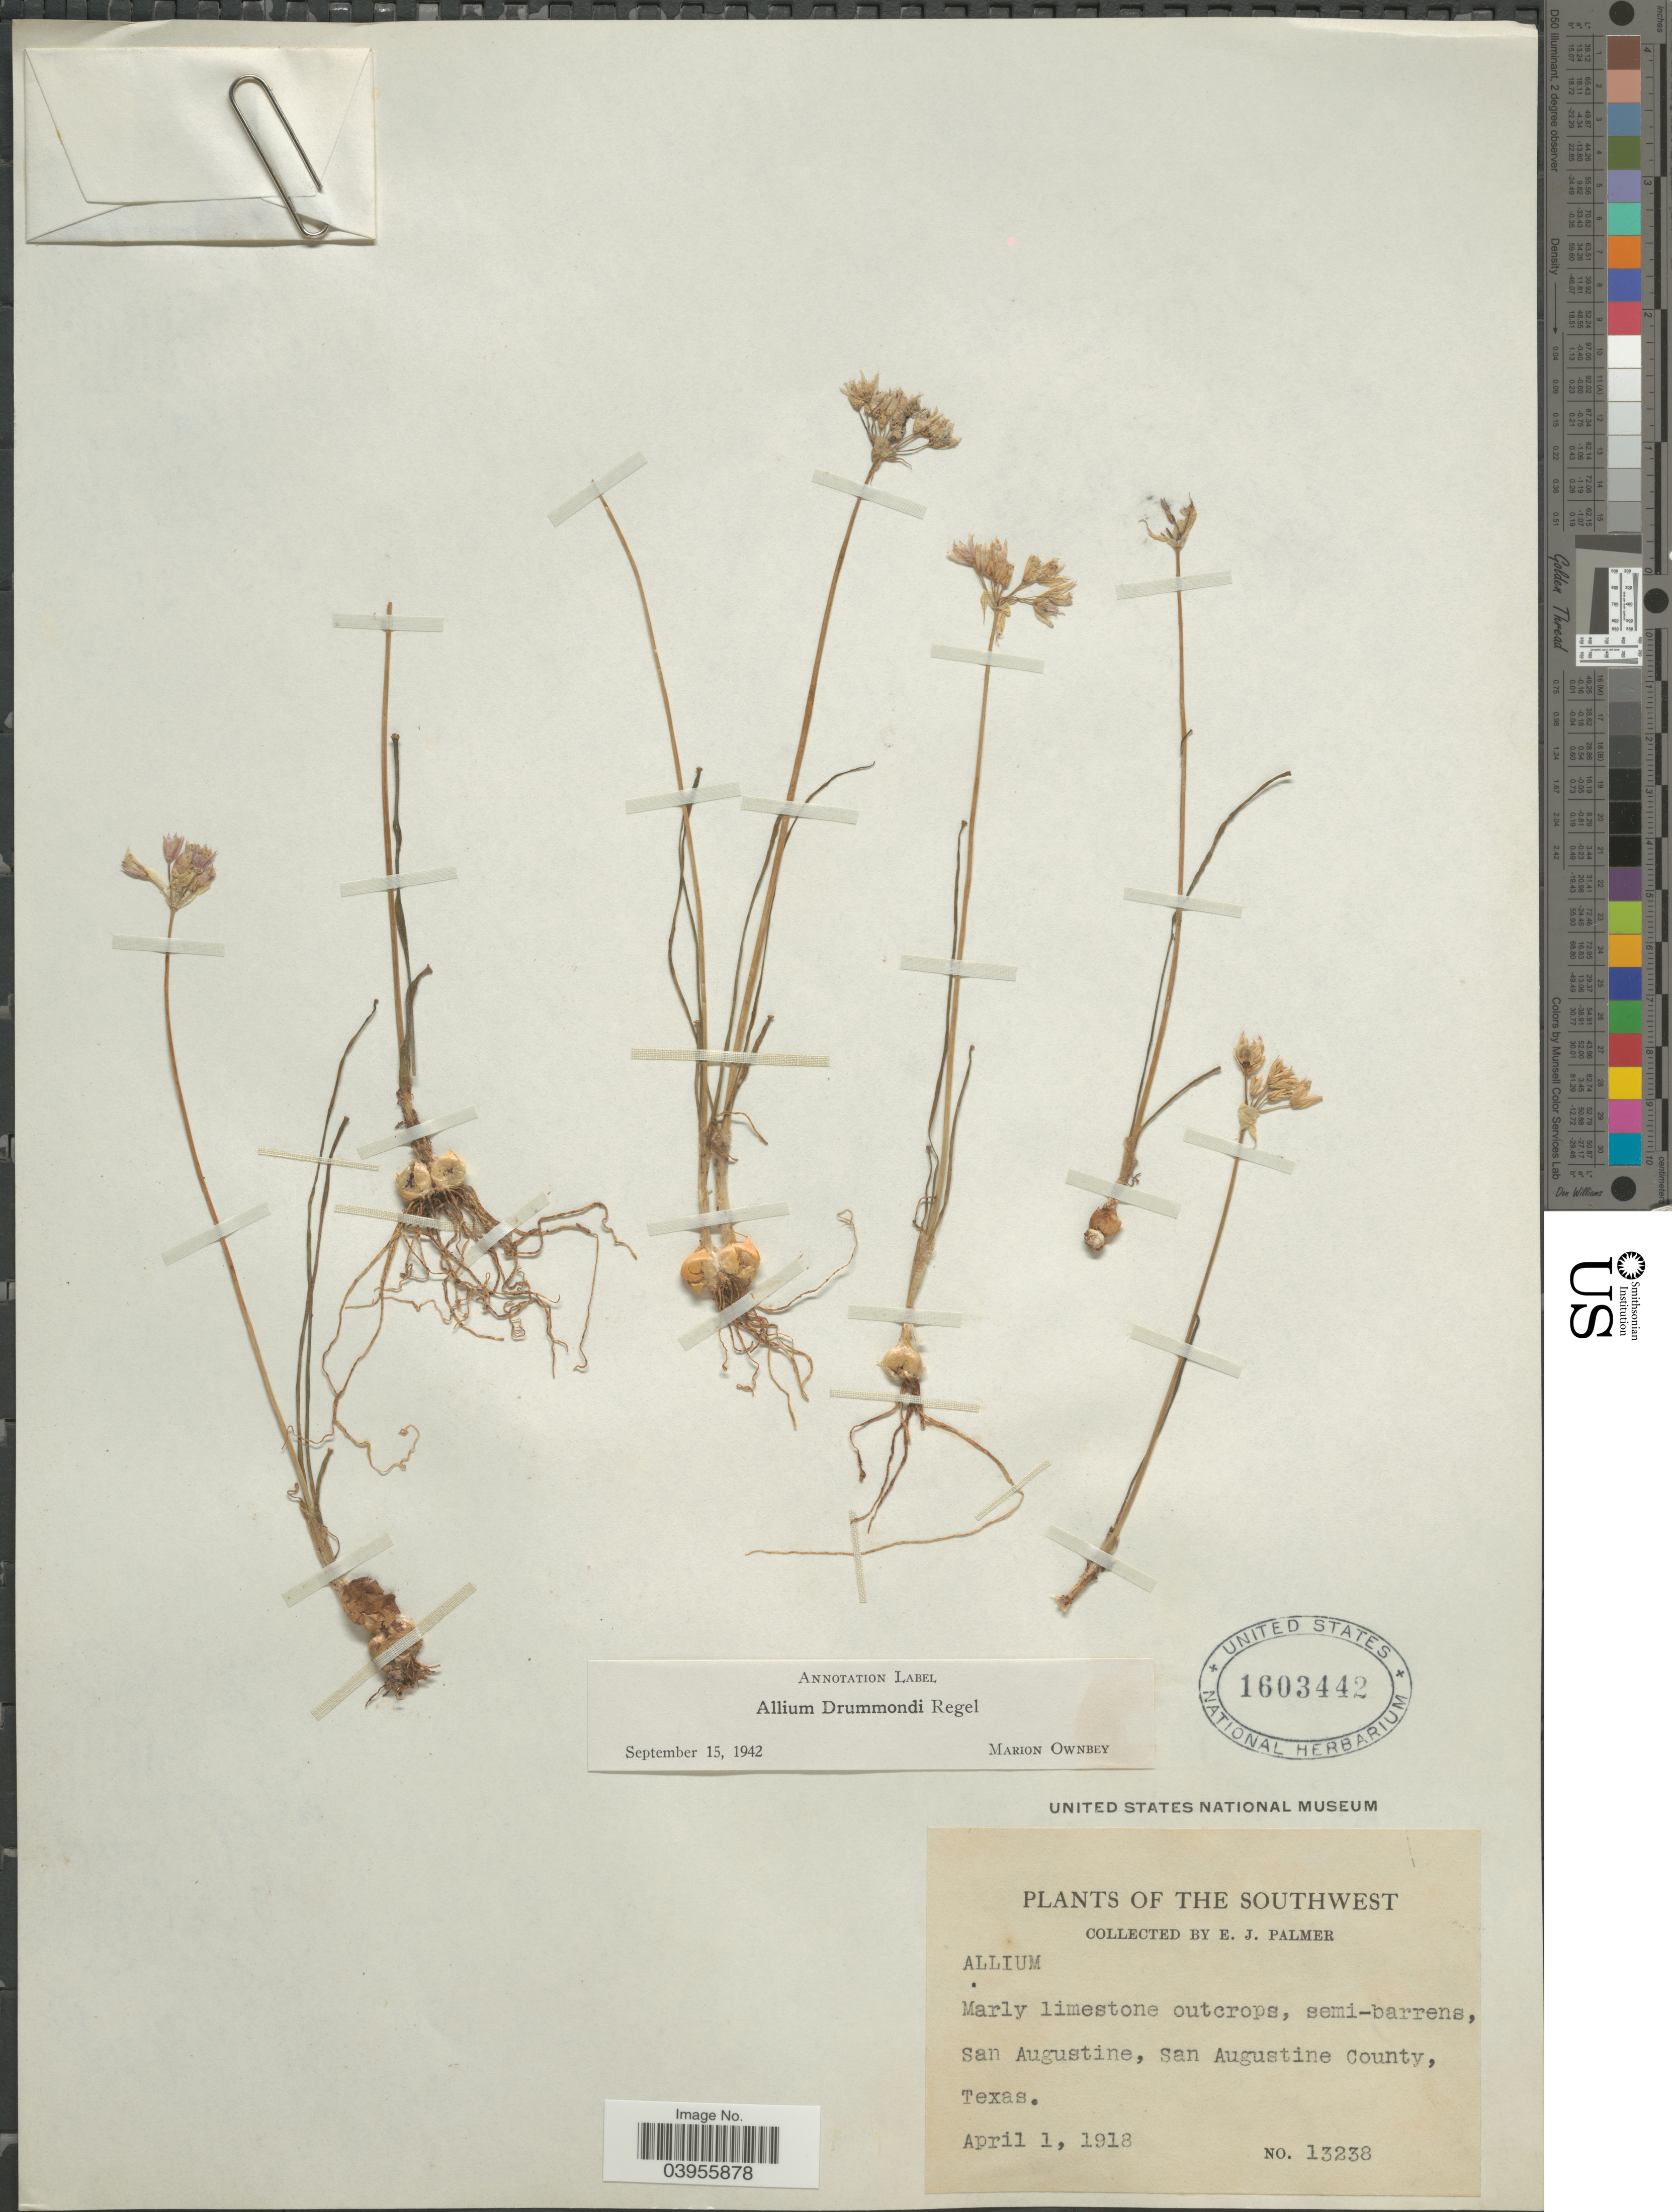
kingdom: Plantae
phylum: Tracheophyta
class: Liliopsida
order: Asparagales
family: Amaryllidaceae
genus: Allium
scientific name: Allium drummondii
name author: Regel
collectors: E. J. Palmer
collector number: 13238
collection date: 1918-04-01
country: United States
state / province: Texas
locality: The Southwest. San Augustine, San Augustine County.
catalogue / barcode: US 1603442